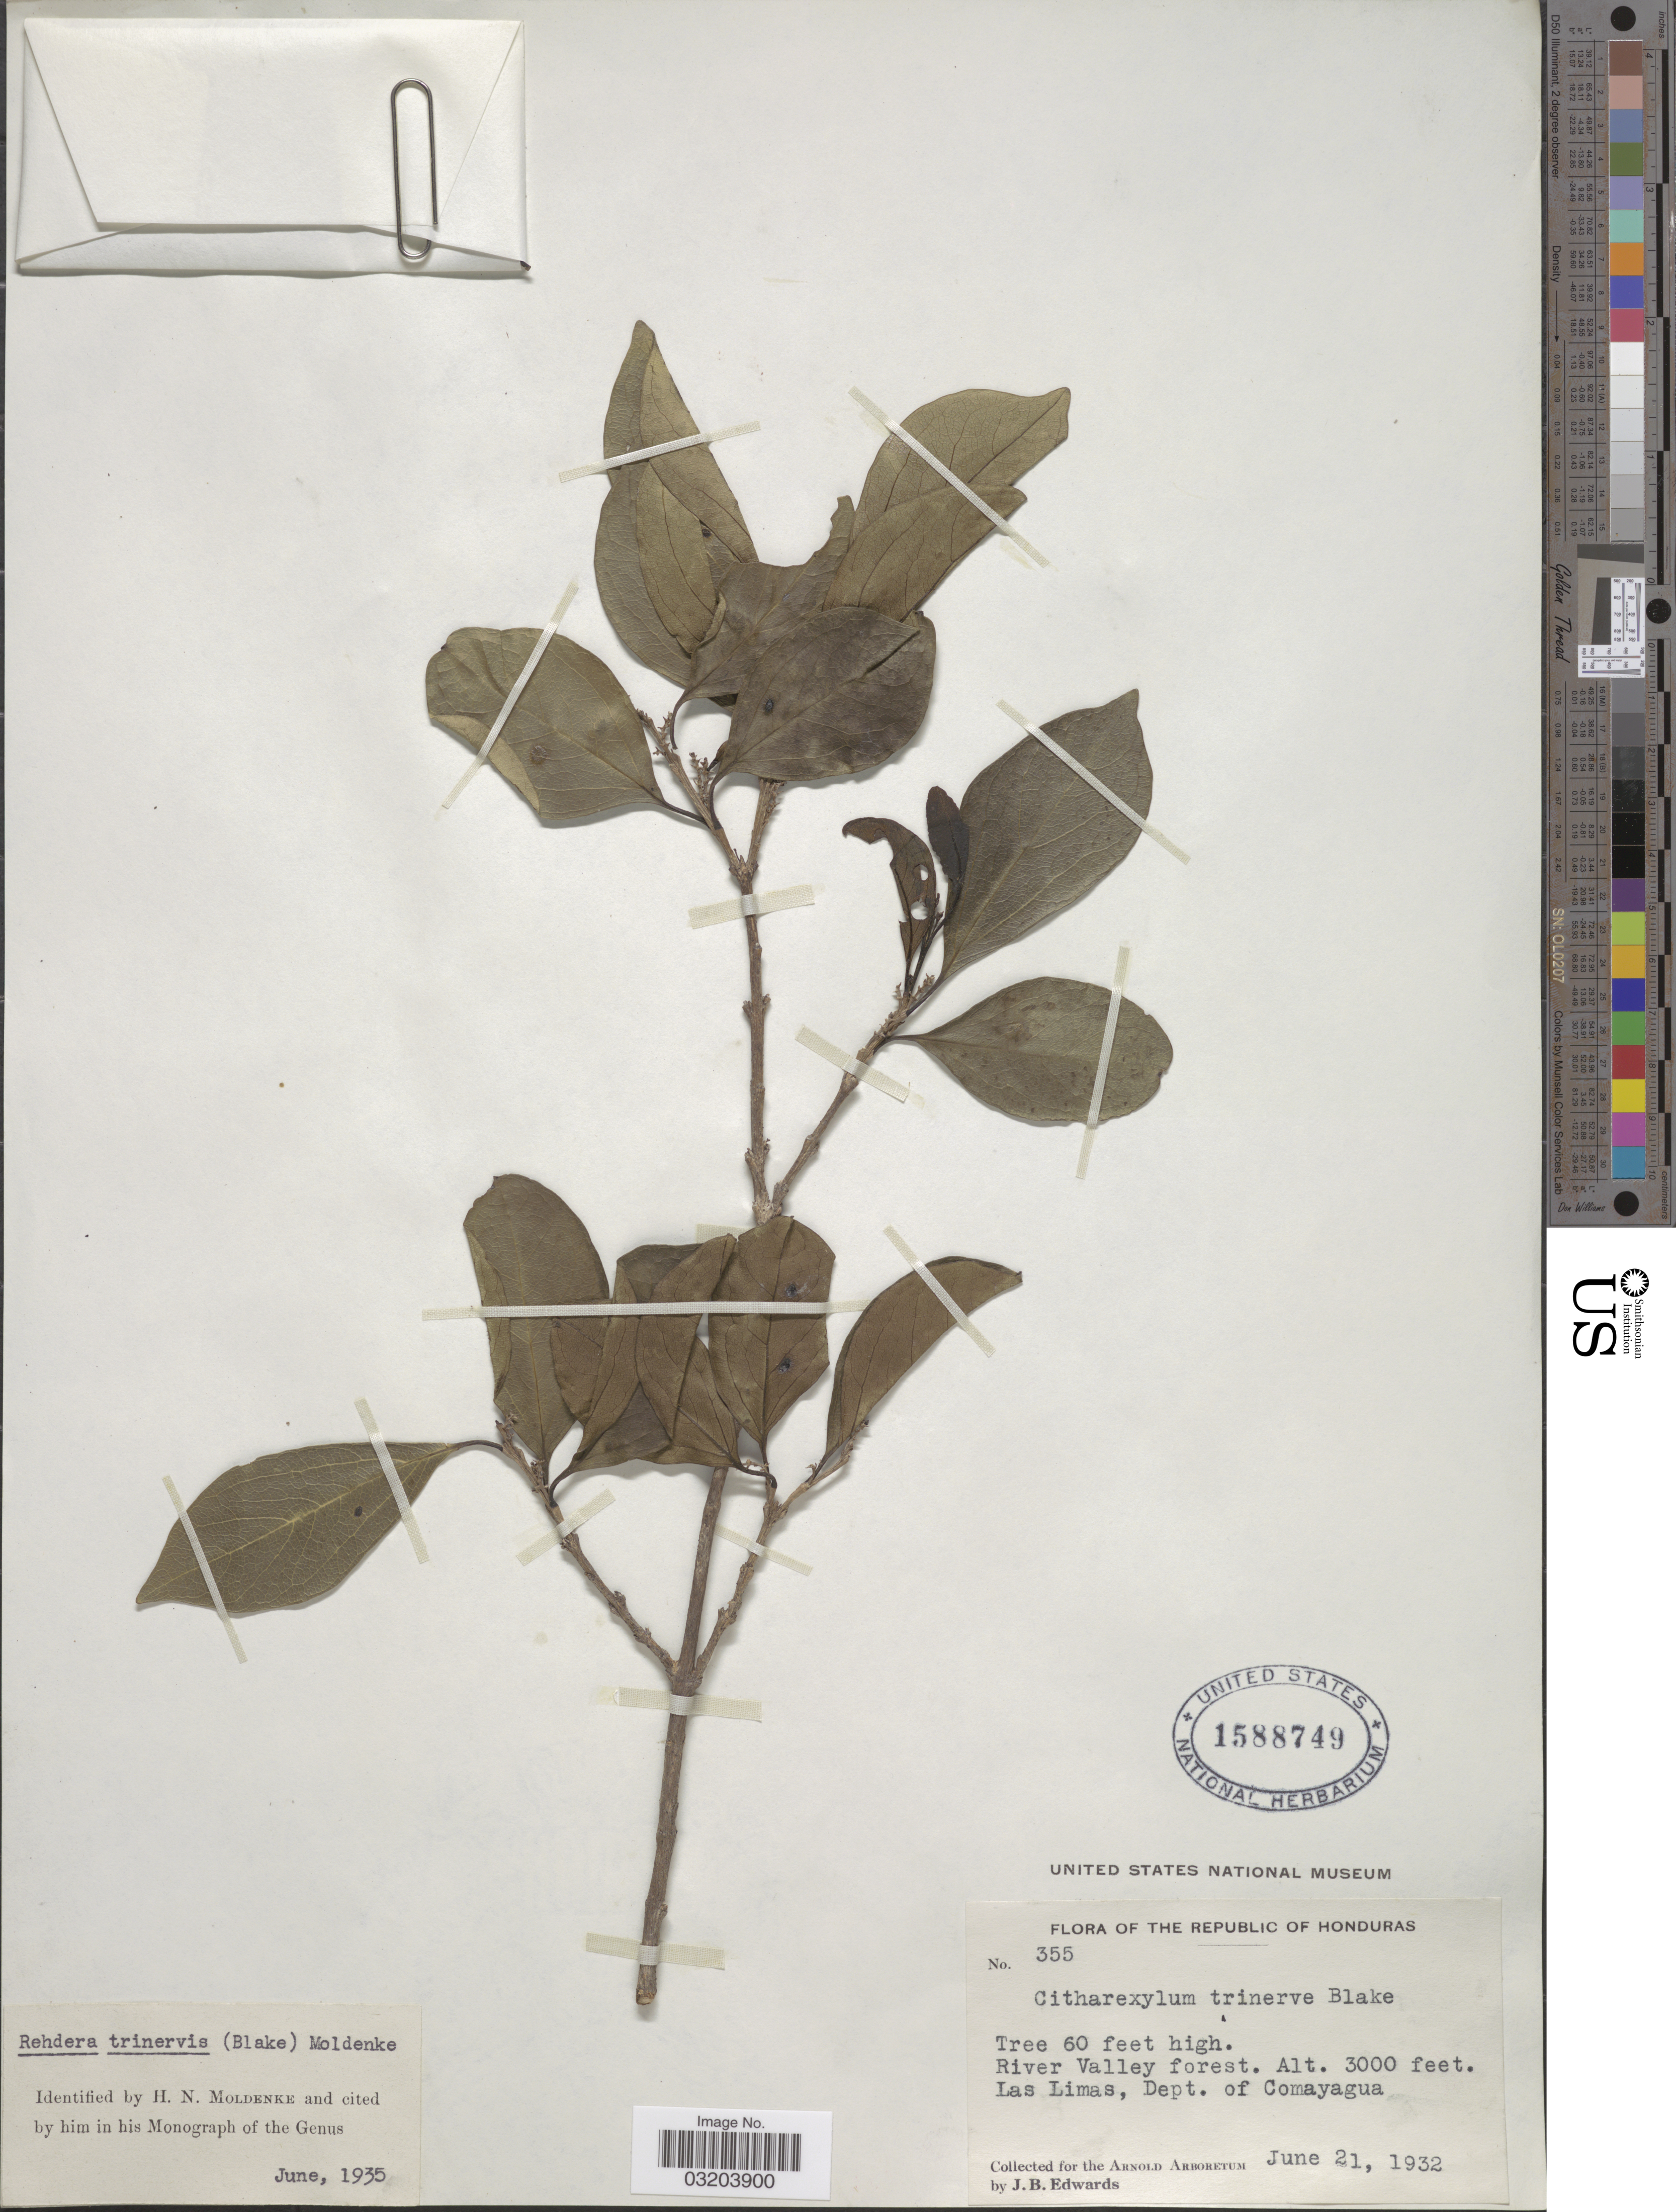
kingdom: Plantae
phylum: Tracheophyta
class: Magnoliopsida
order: Lamiales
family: Verbenaceae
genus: Rehdera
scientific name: Rehdera trinervis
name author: (S.F. Blake) Moldenke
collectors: J. B. Edwards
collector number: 355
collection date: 1932-06-21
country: Honduras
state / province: Comayagua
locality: River Valley forest. Las Limas, Dept. of Comayagua.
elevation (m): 914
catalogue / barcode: US 1588749